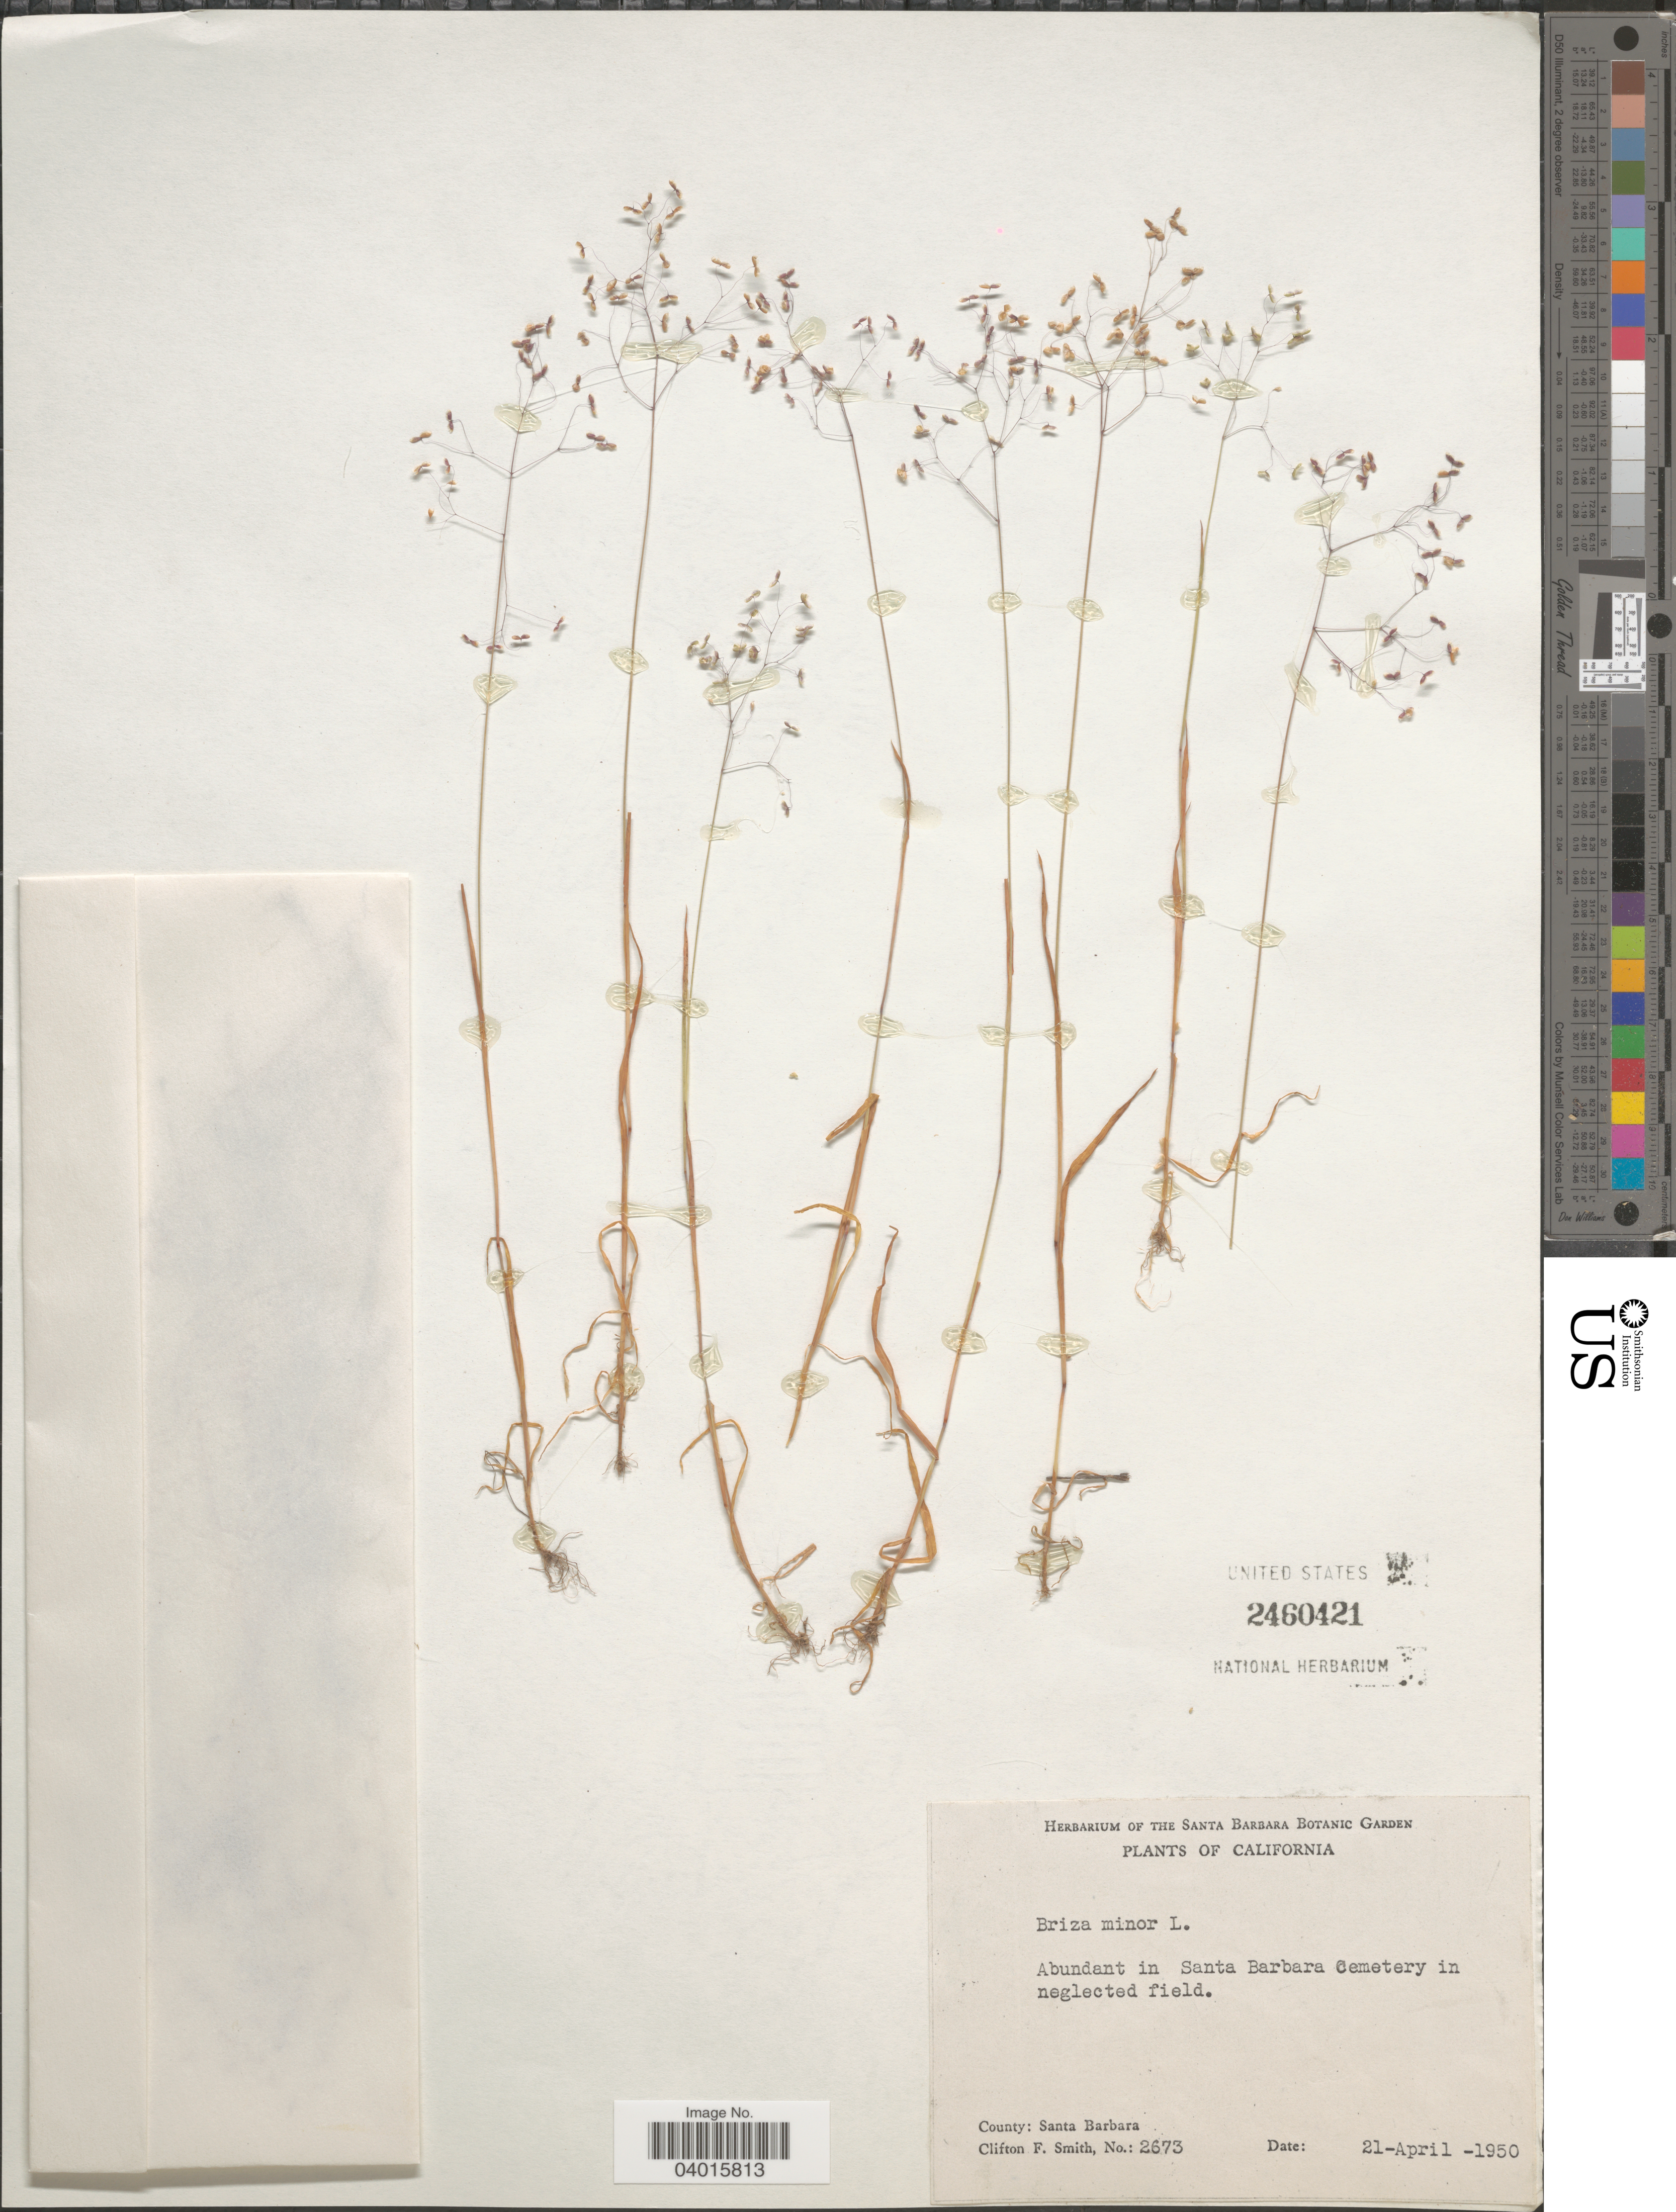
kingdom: Plantae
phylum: Tracheophyta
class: Liliopsida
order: Poales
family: Poaceae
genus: Briza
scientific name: Briza minor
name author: L.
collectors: C. F. Smith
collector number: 2673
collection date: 1950-04-21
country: United States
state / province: California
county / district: Santa Barbara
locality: In Santa Barbara Cemetery. County: Santa Barbara.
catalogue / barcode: US 2460421